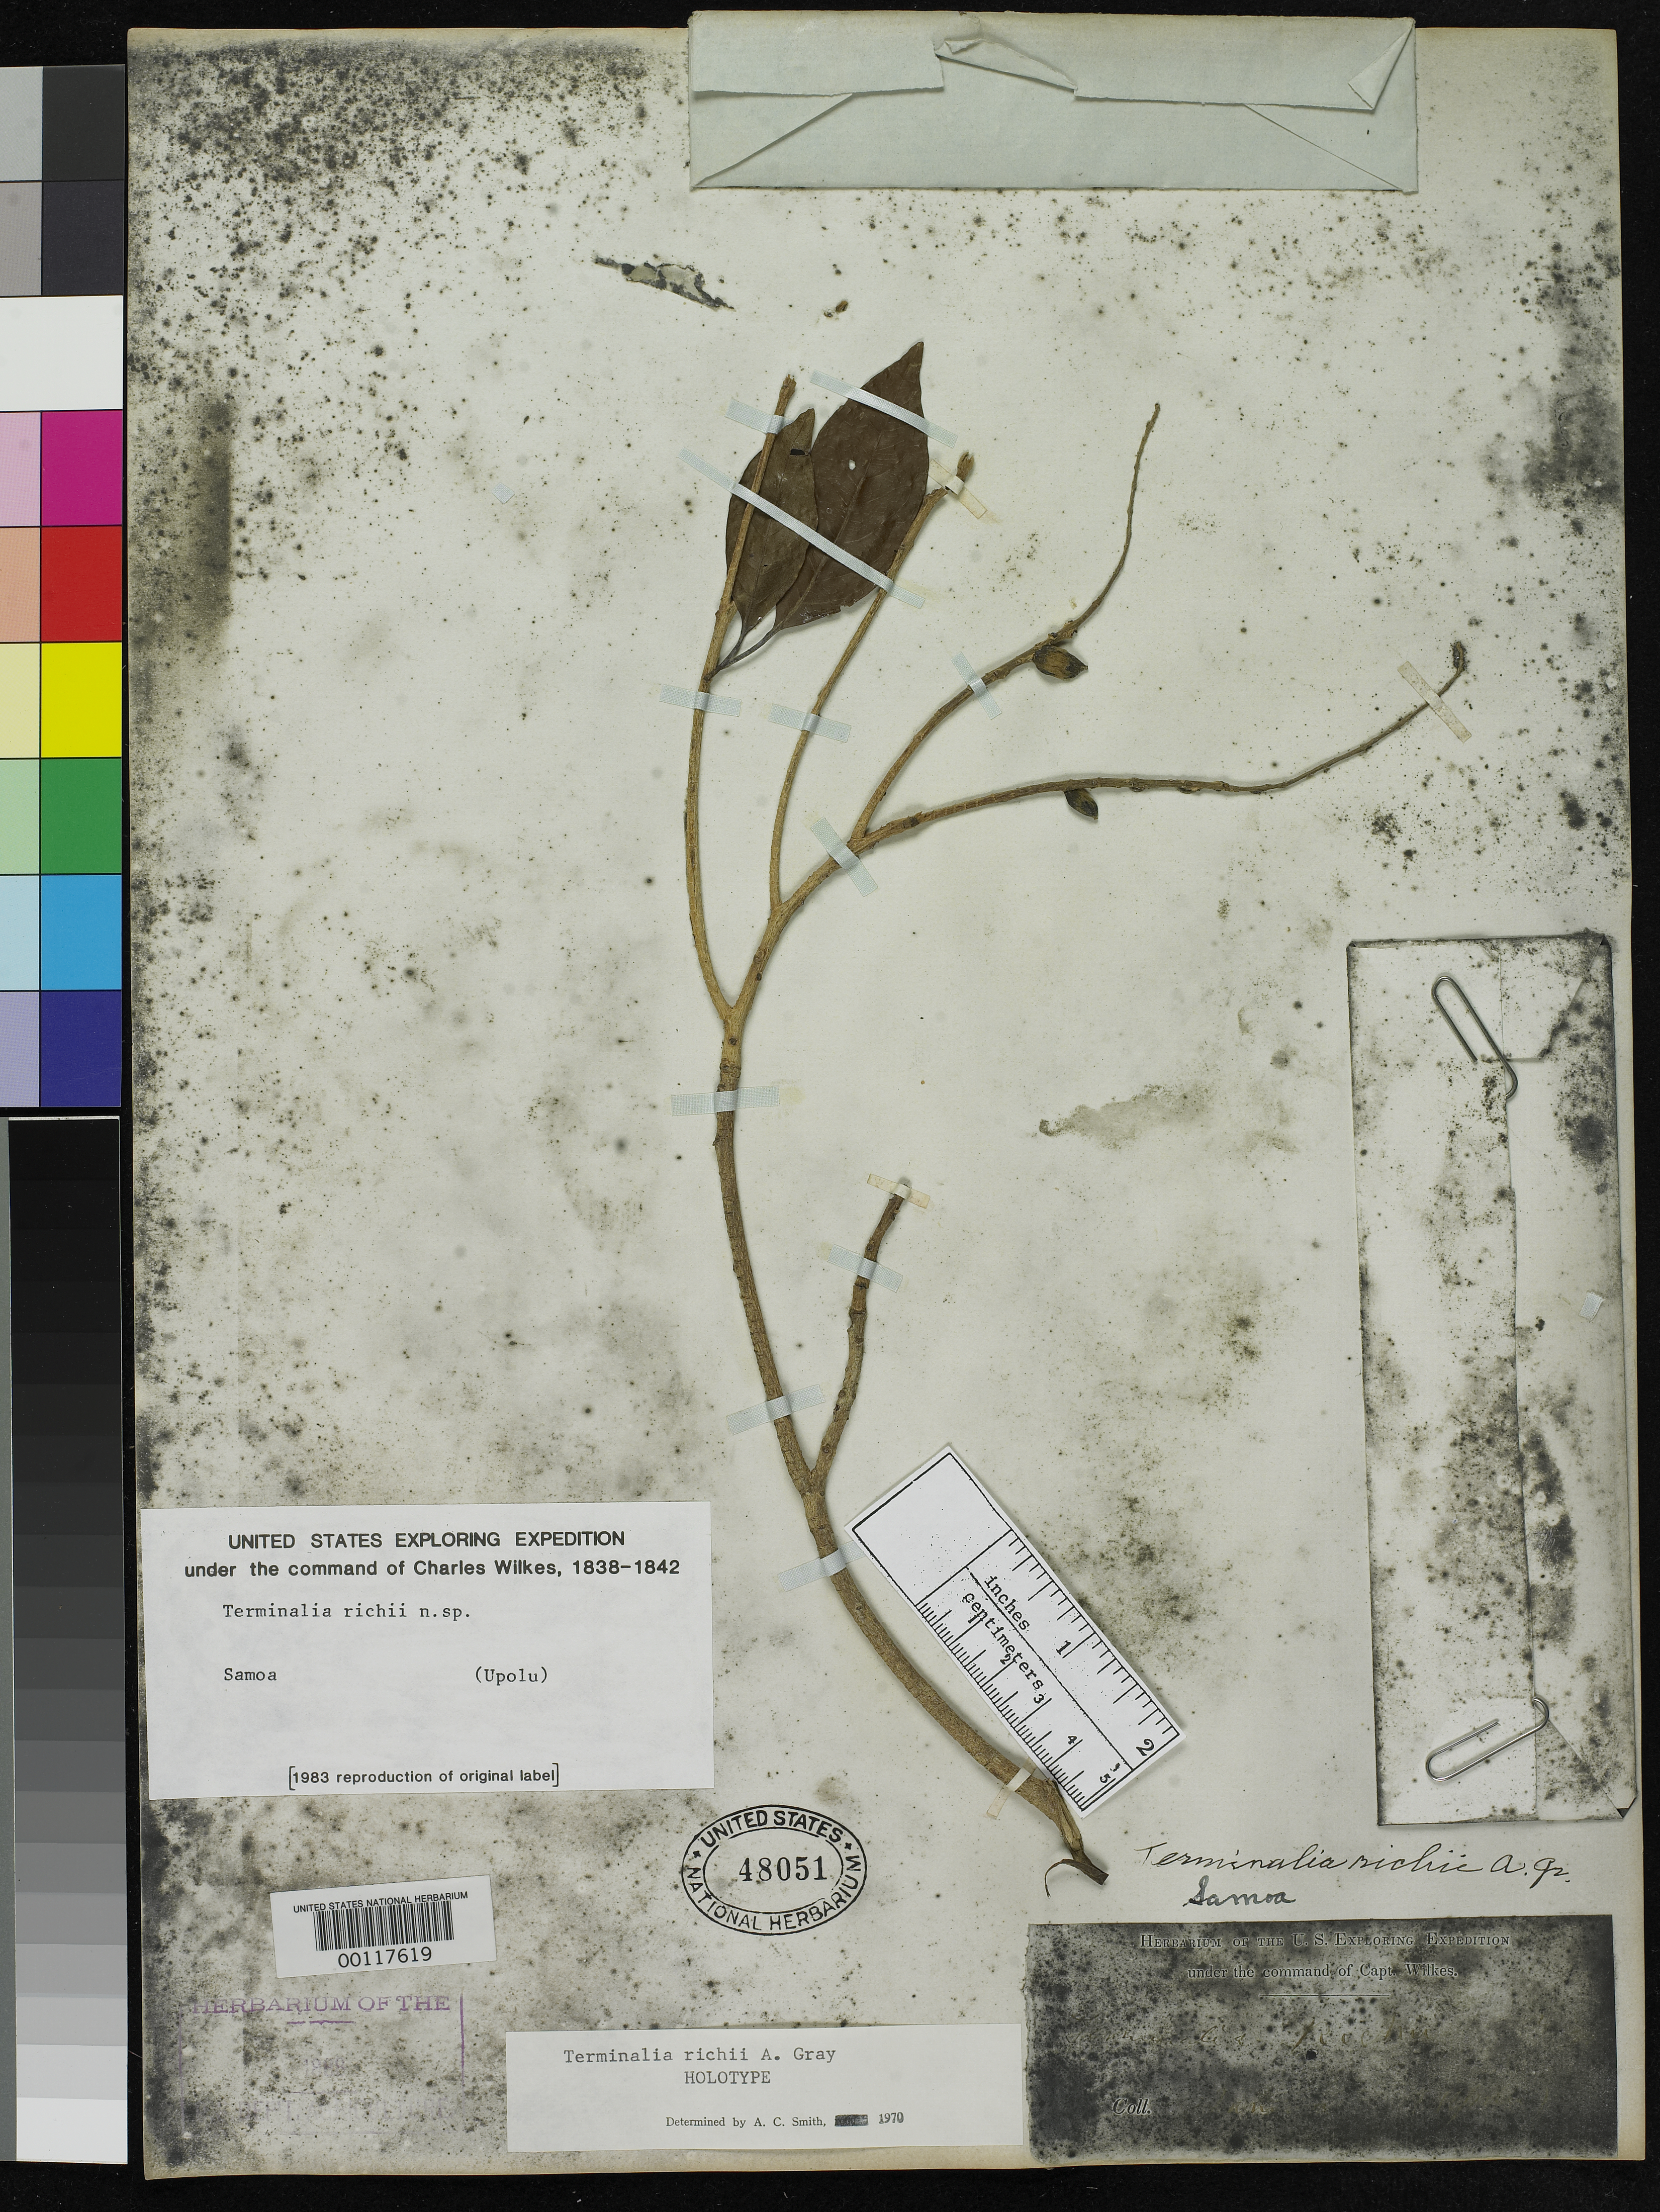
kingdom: Plantae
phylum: Tracheophyta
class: Magnoliopsida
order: Myrtales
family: Combretaceae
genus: Terminalia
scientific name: Terminalia richii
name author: A. Gray in Wilkes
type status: Holotype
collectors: Wilkes Explor. Exped.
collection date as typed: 1838 to -- --- 1842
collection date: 1838/1842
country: Samoa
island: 'Upolu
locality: On the coast of Upolo.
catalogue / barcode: US 48051